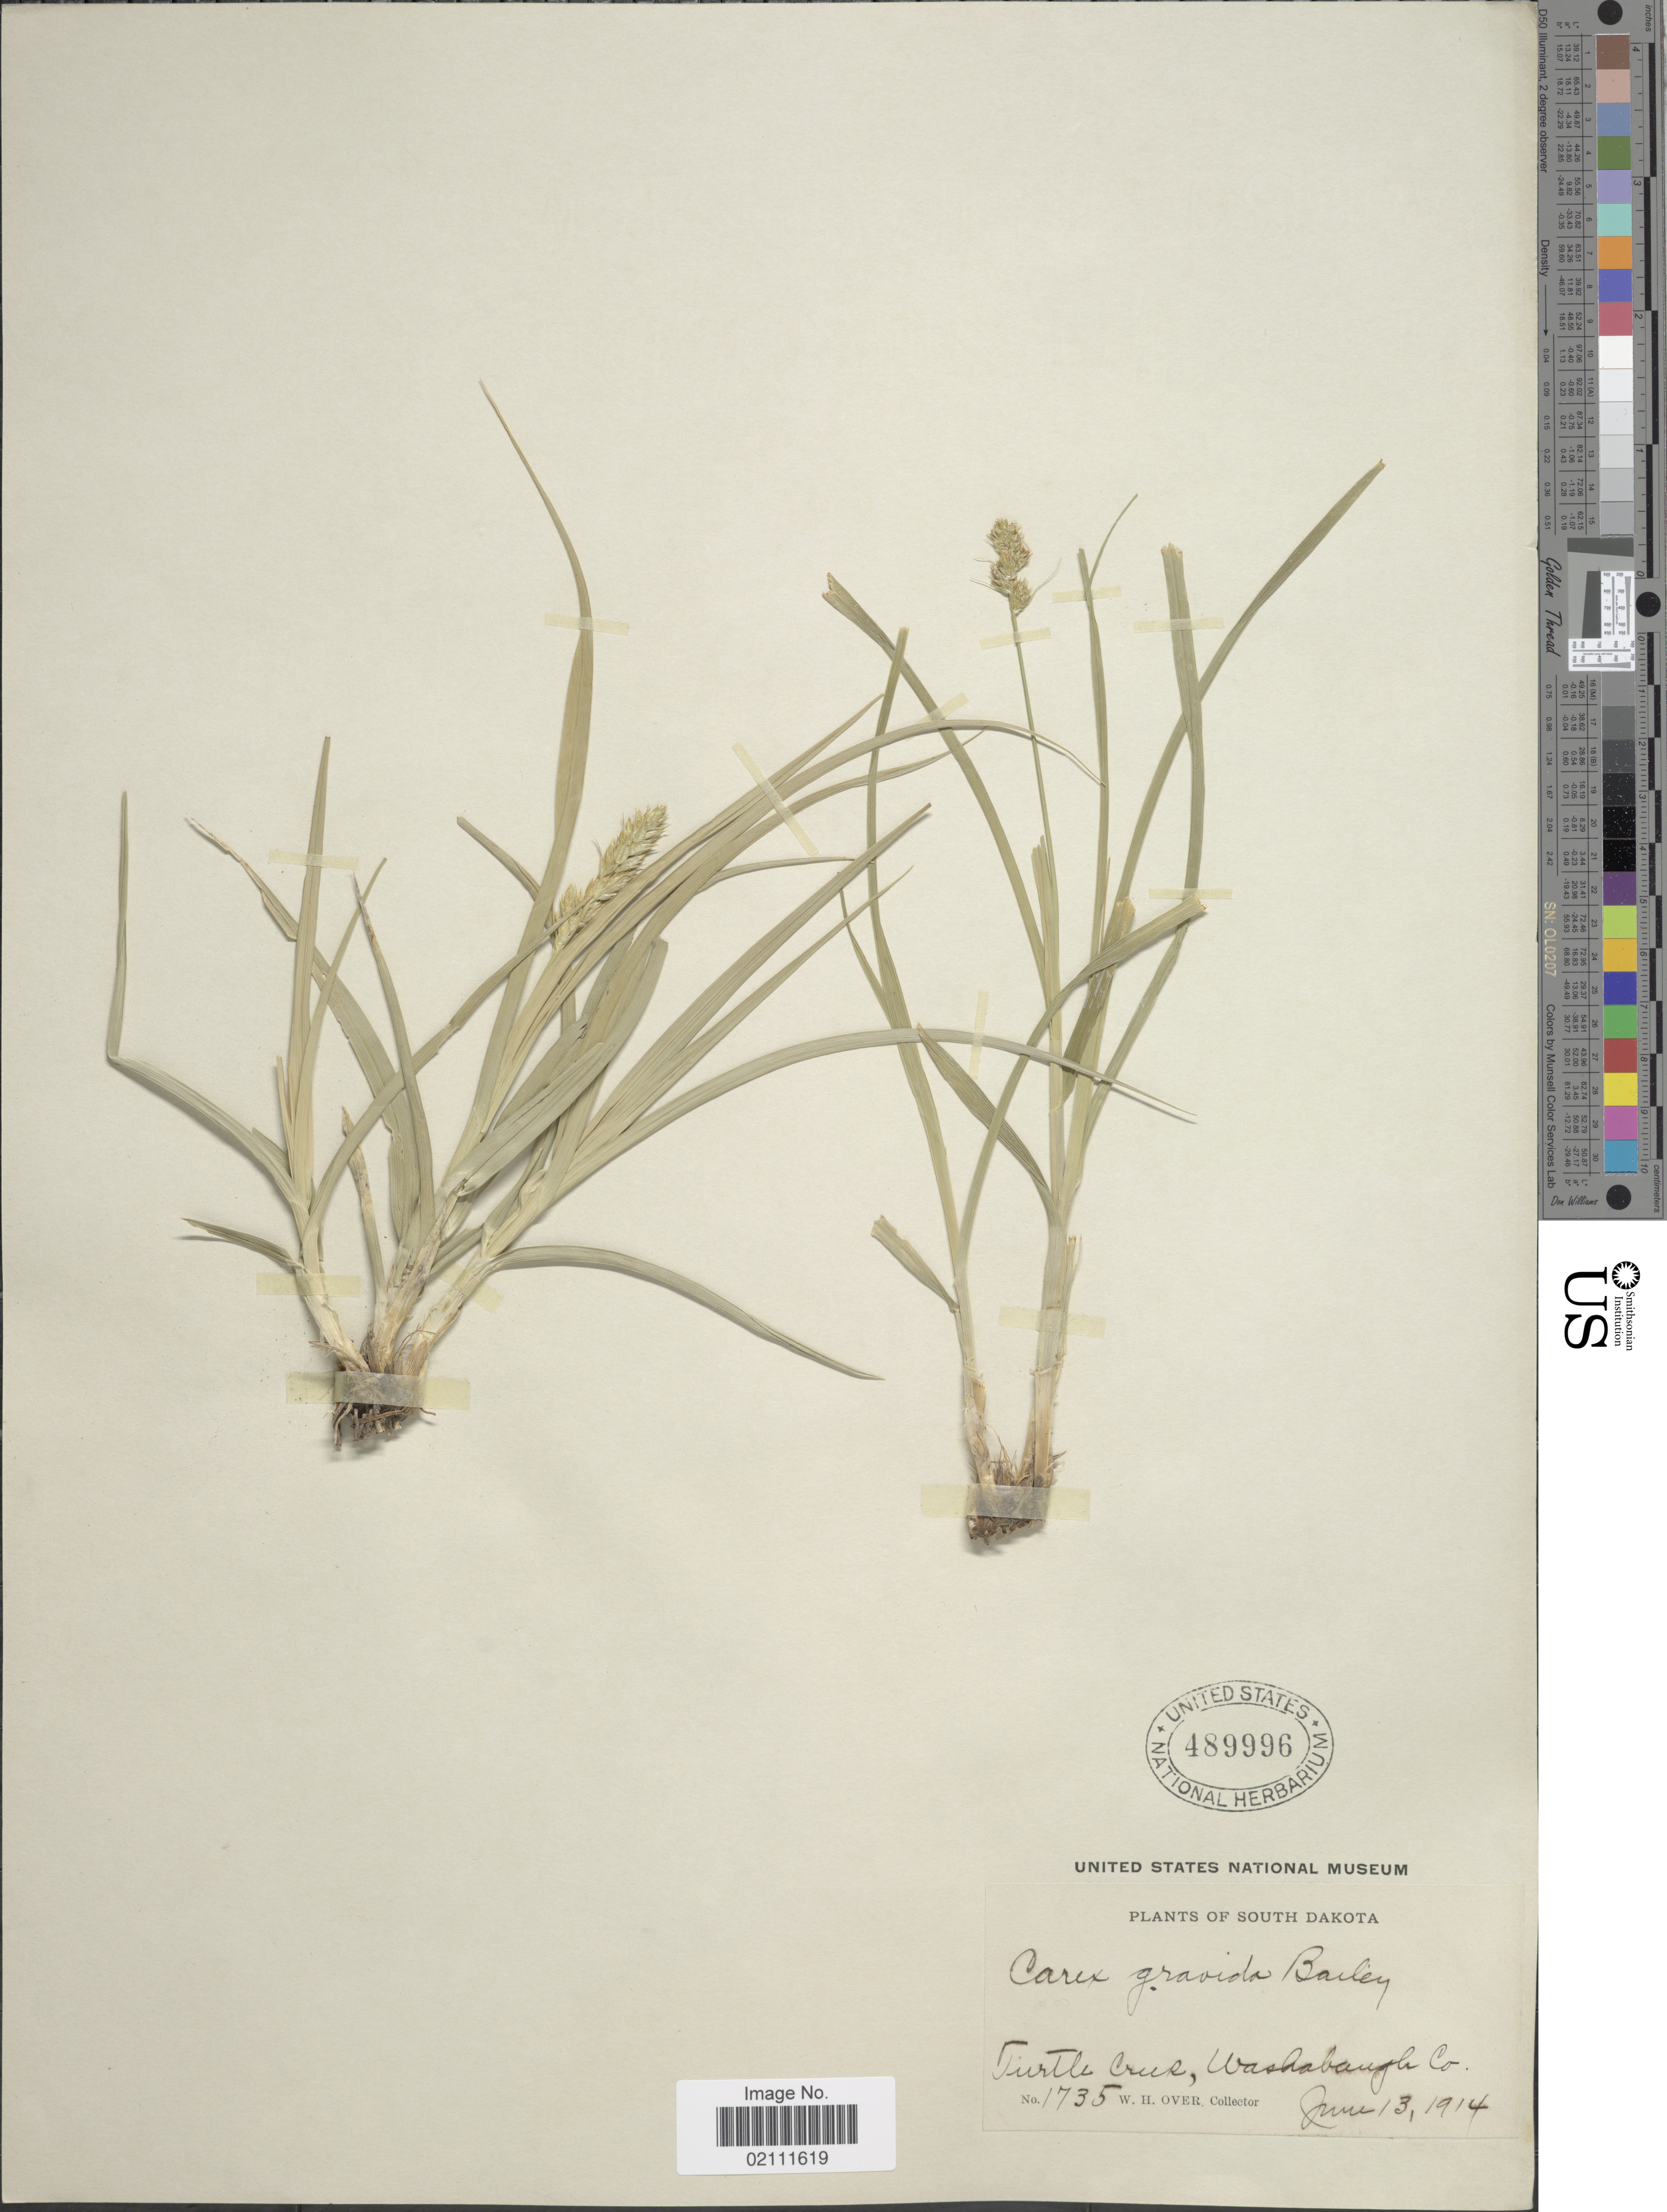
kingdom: Plantae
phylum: Tracheophyta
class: Liliopsida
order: Poales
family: Cyperaceae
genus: Carex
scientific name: Carex gravida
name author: L.H. Bailey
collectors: W. Over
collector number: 1735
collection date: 1914-06-13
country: United States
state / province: South Dakota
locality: Turtle Creek, Washabaugh Co.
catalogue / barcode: US 489996